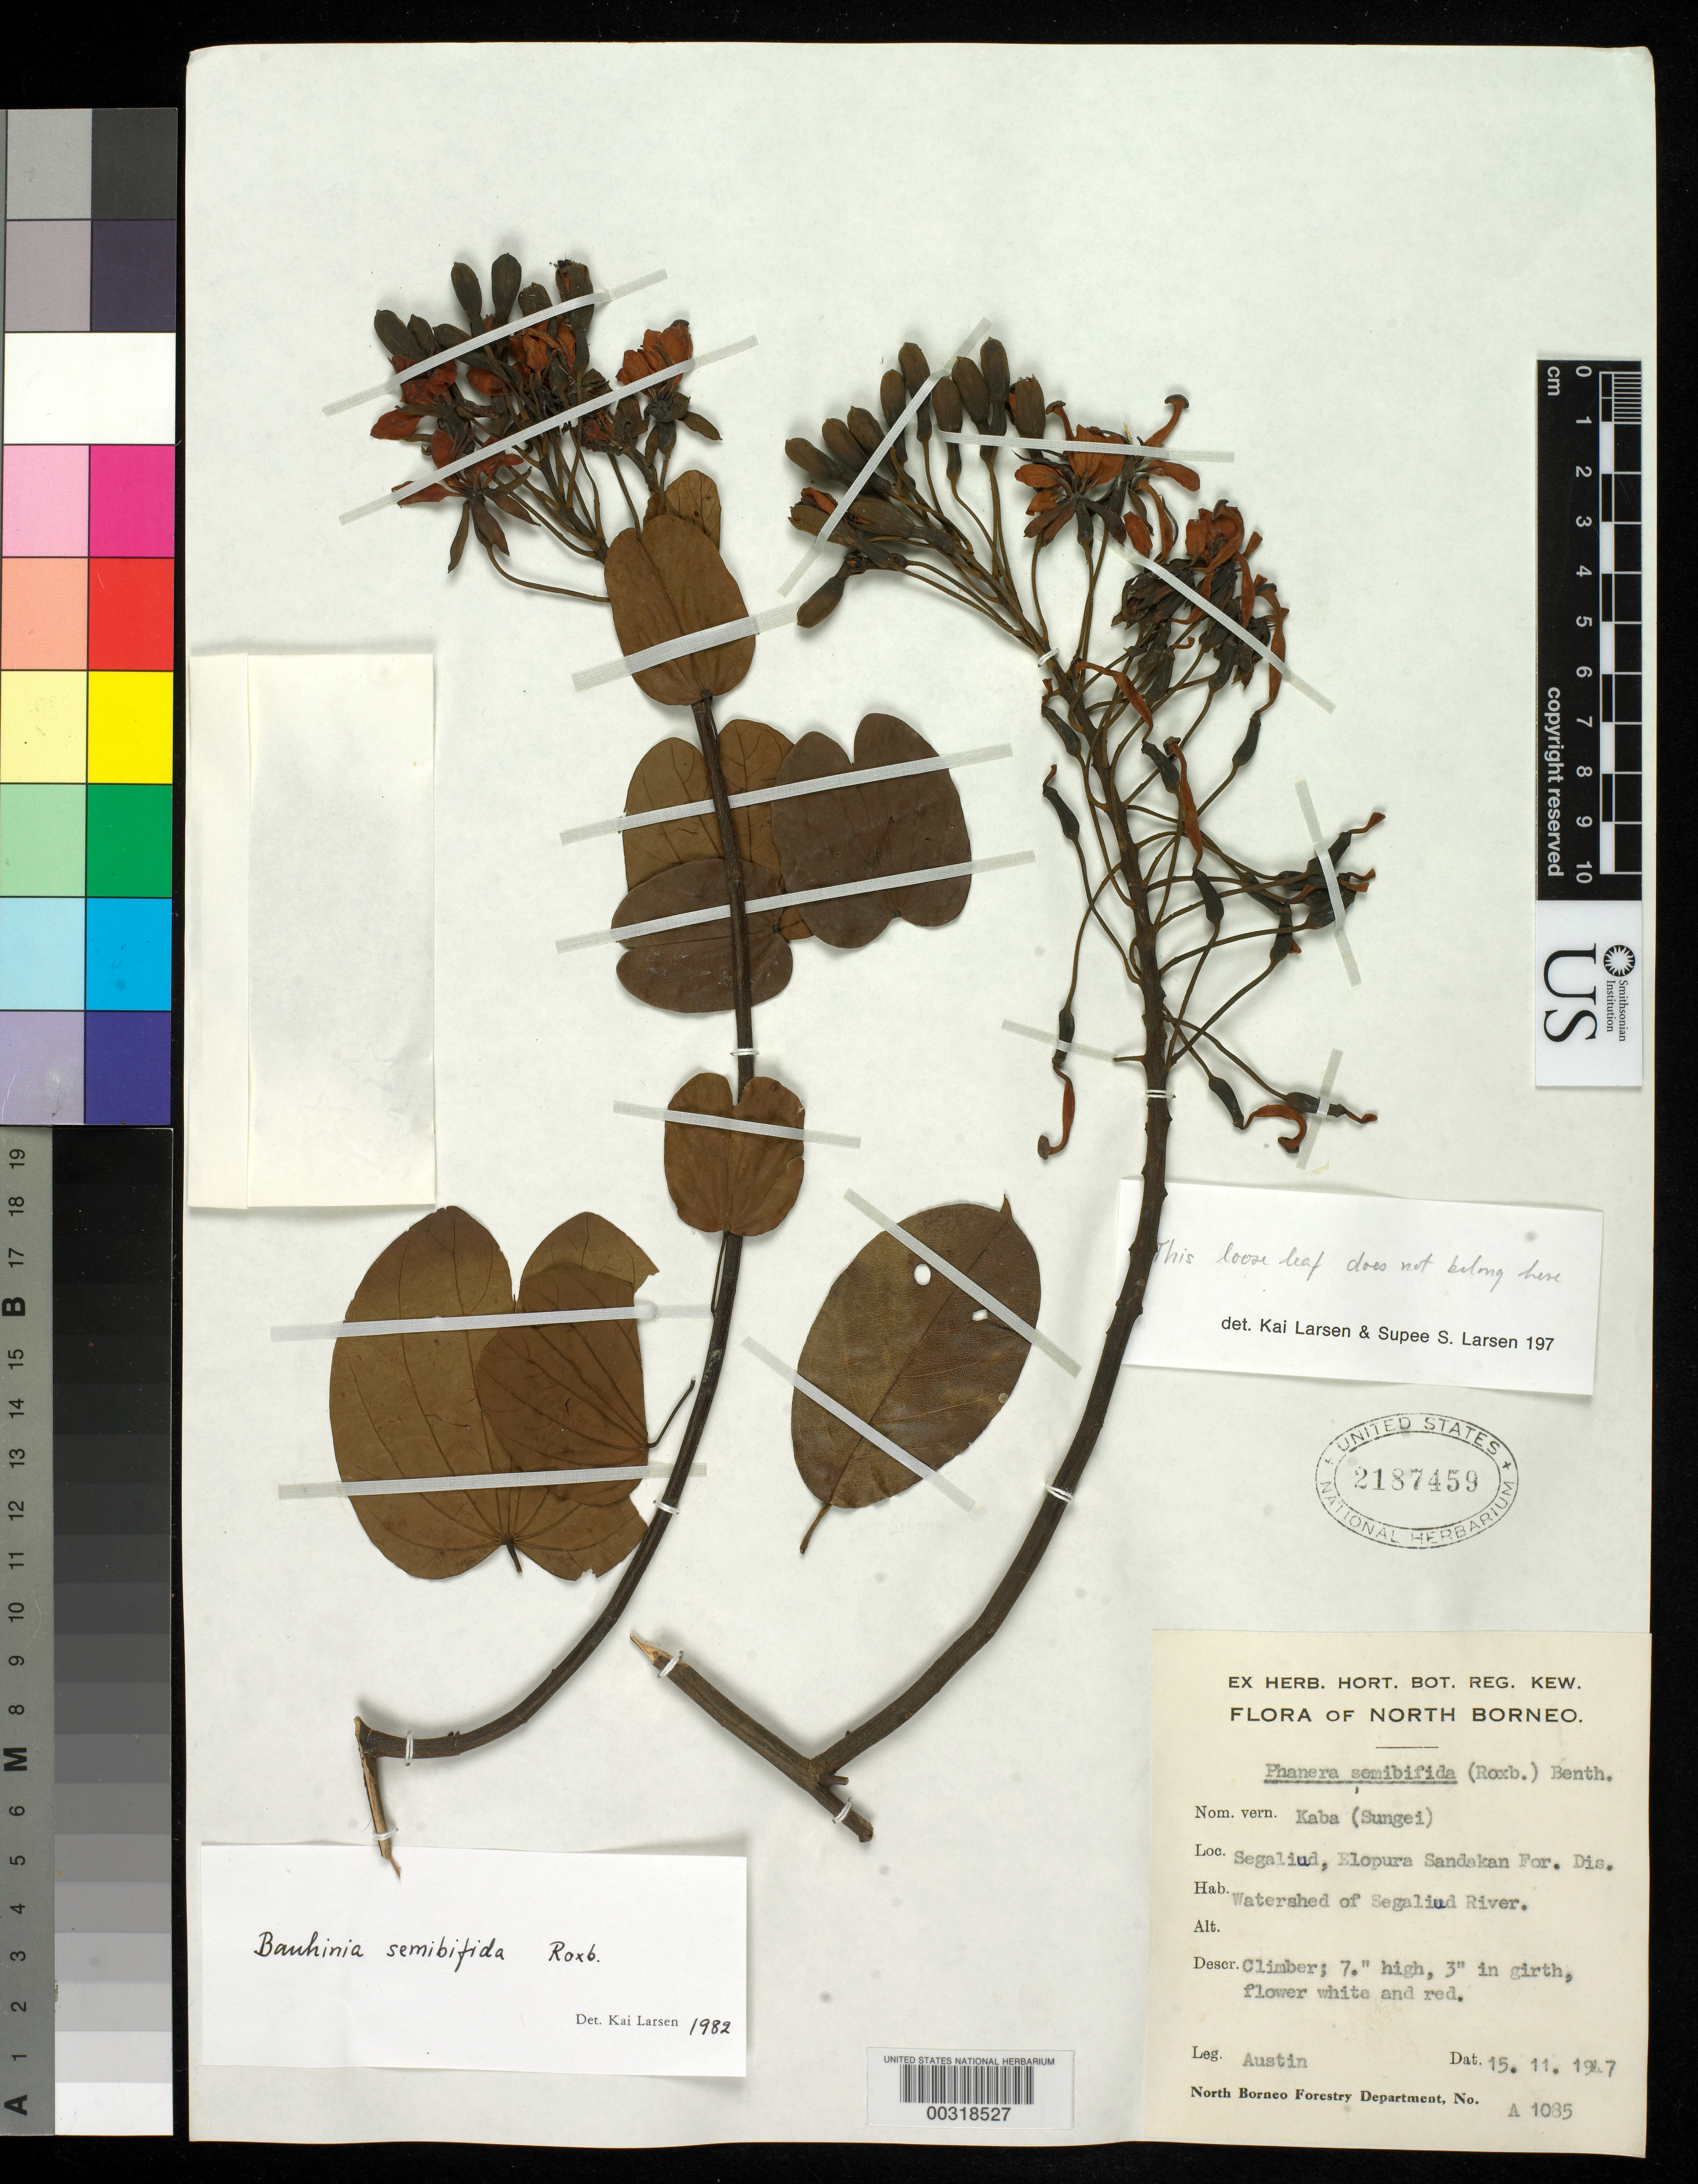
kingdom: Plantae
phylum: Tracheophyta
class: Magnoliopsida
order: Fabales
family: Fabaceae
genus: Phanera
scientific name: Phanera semibifida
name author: (Roxb.) Benth.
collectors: -. Austin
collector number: N Borneo Forestry Dept # A1085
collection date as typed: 15 Nov 1947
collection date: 1947-11-15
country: Malaysia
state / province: Sabah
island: Borneo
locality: Segaliud, elopura sandakan for. dis.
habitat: Water shed of segaliud river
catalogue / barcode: US 2187459